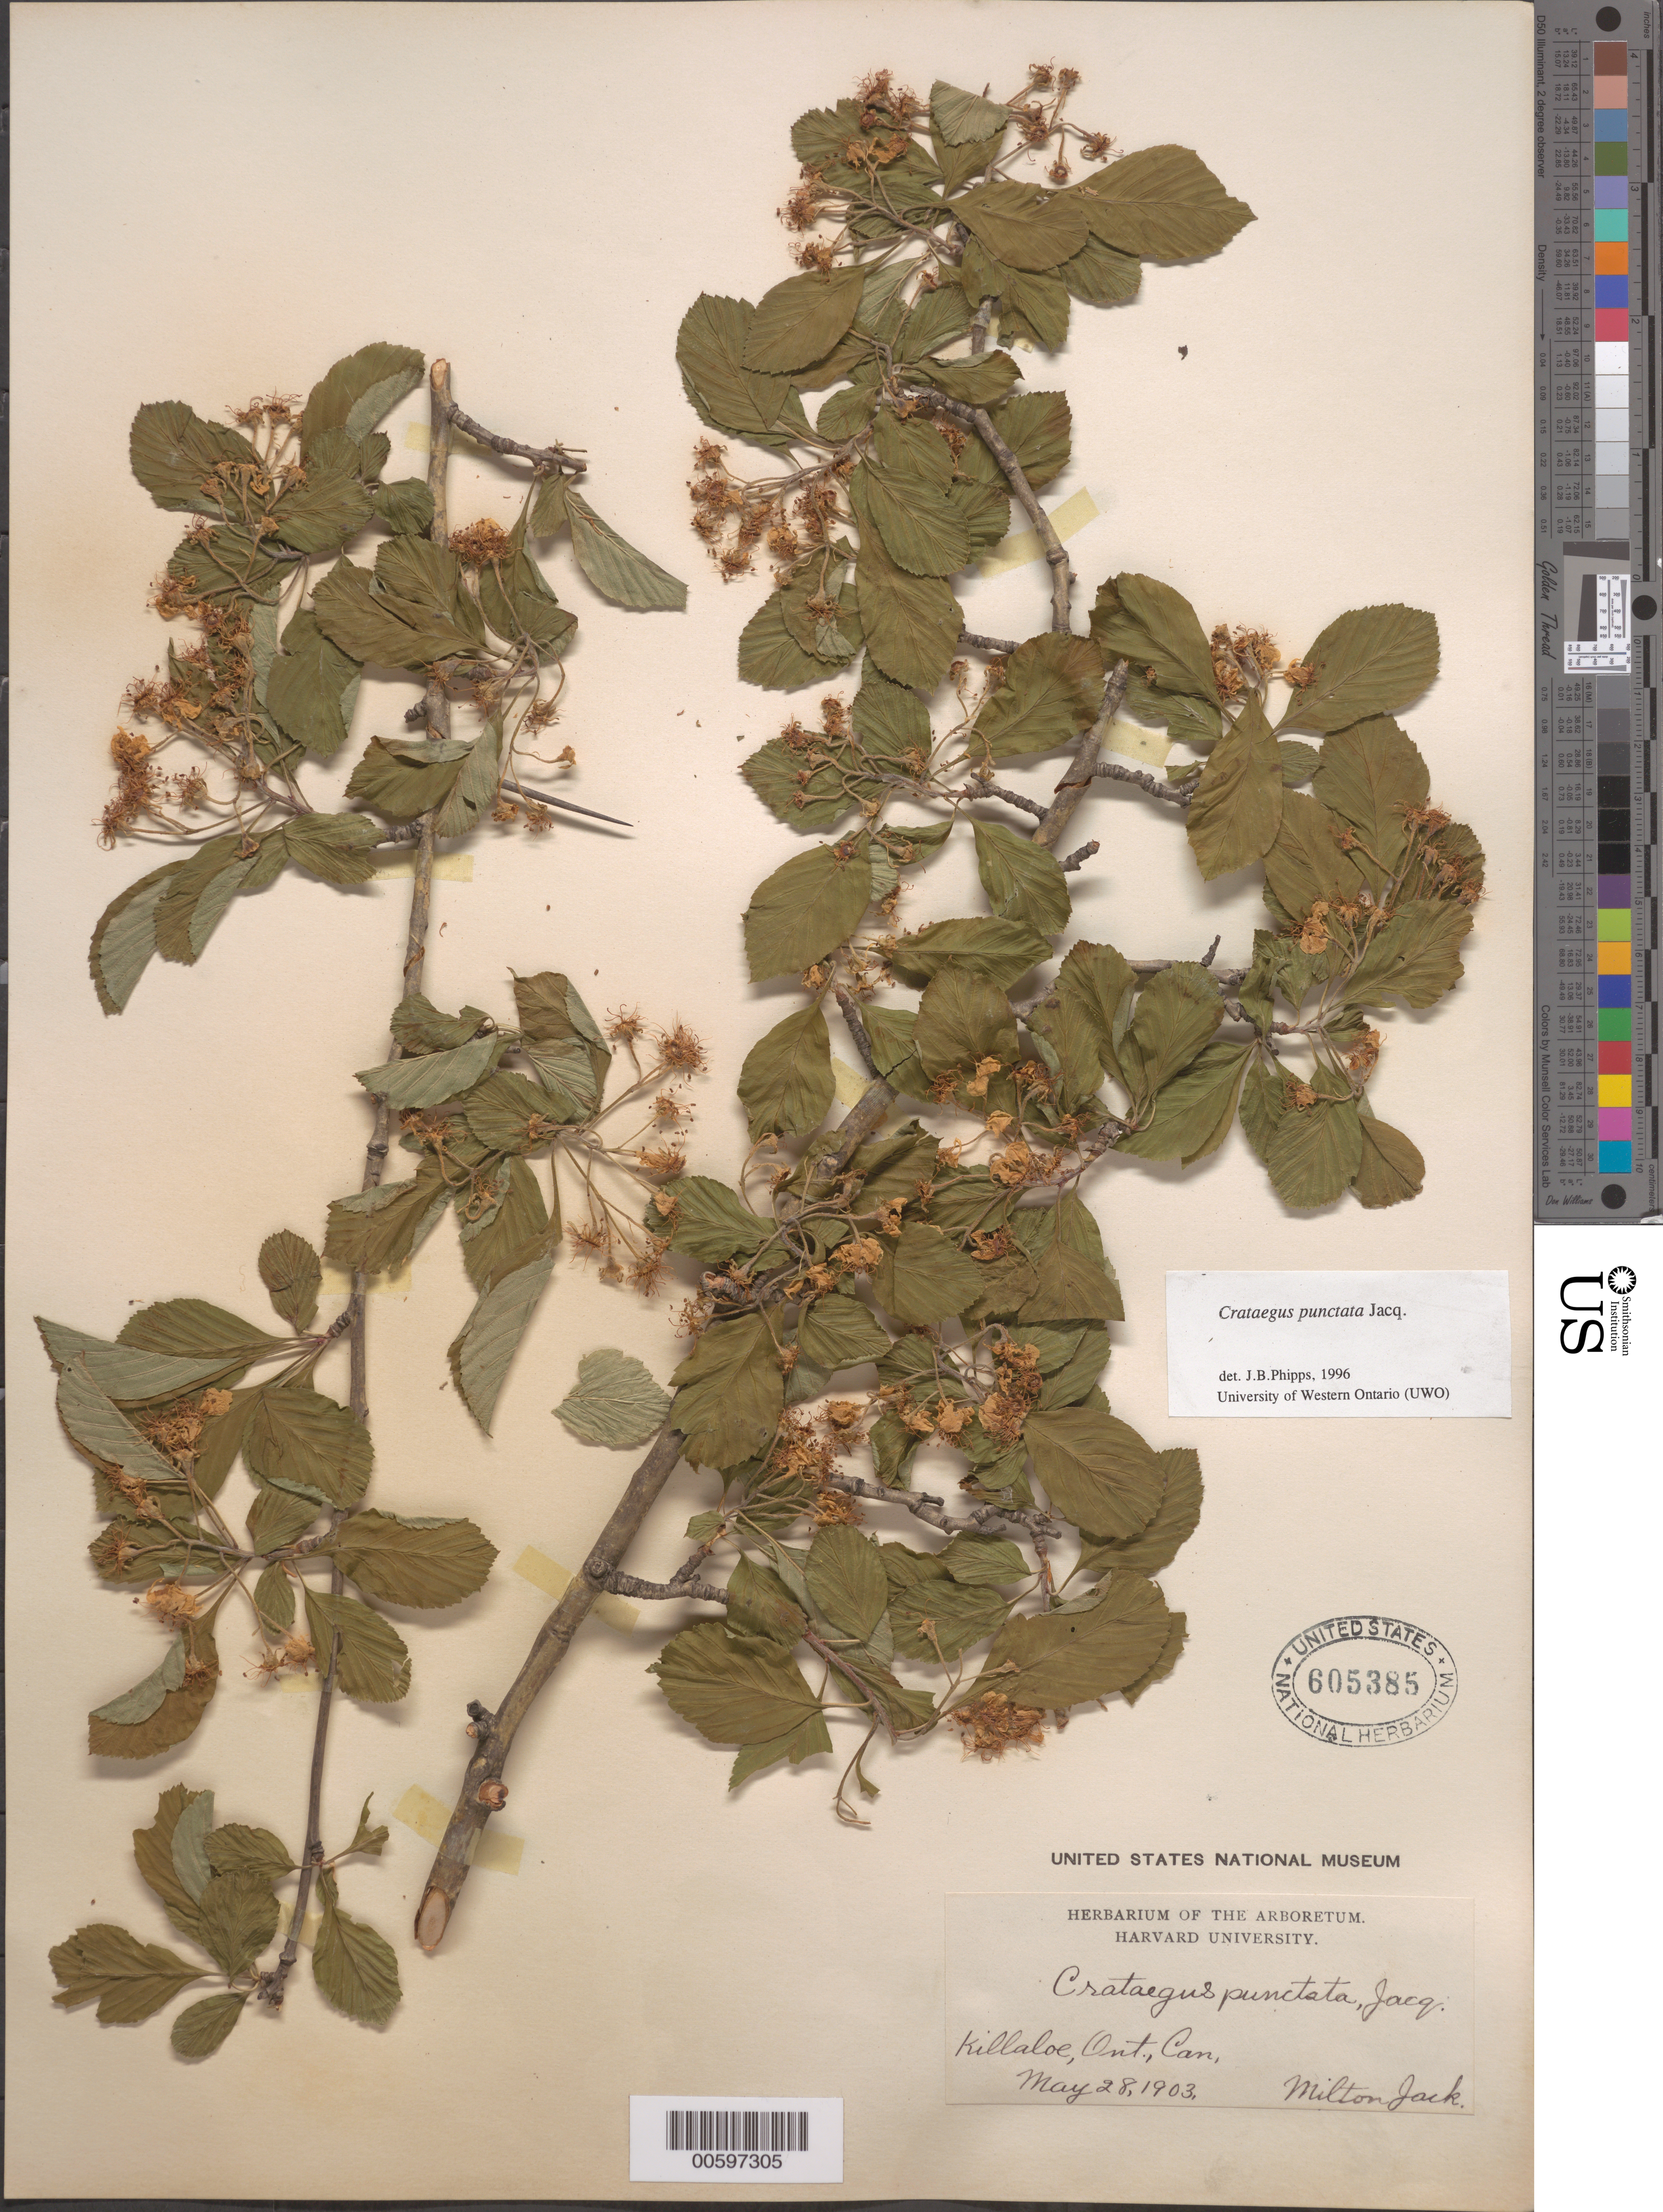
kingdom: Plantae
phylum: Tracheophyta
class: Magnoliopsida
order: Rosales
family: Rosaceae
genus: Crataegus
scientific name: Crataegus punctata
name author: Jacq.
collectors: M. Jack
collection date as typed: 28 May 1903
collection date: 1903-05-28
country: Canada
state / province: Ontario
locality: Killaloe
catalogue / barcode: US 605385